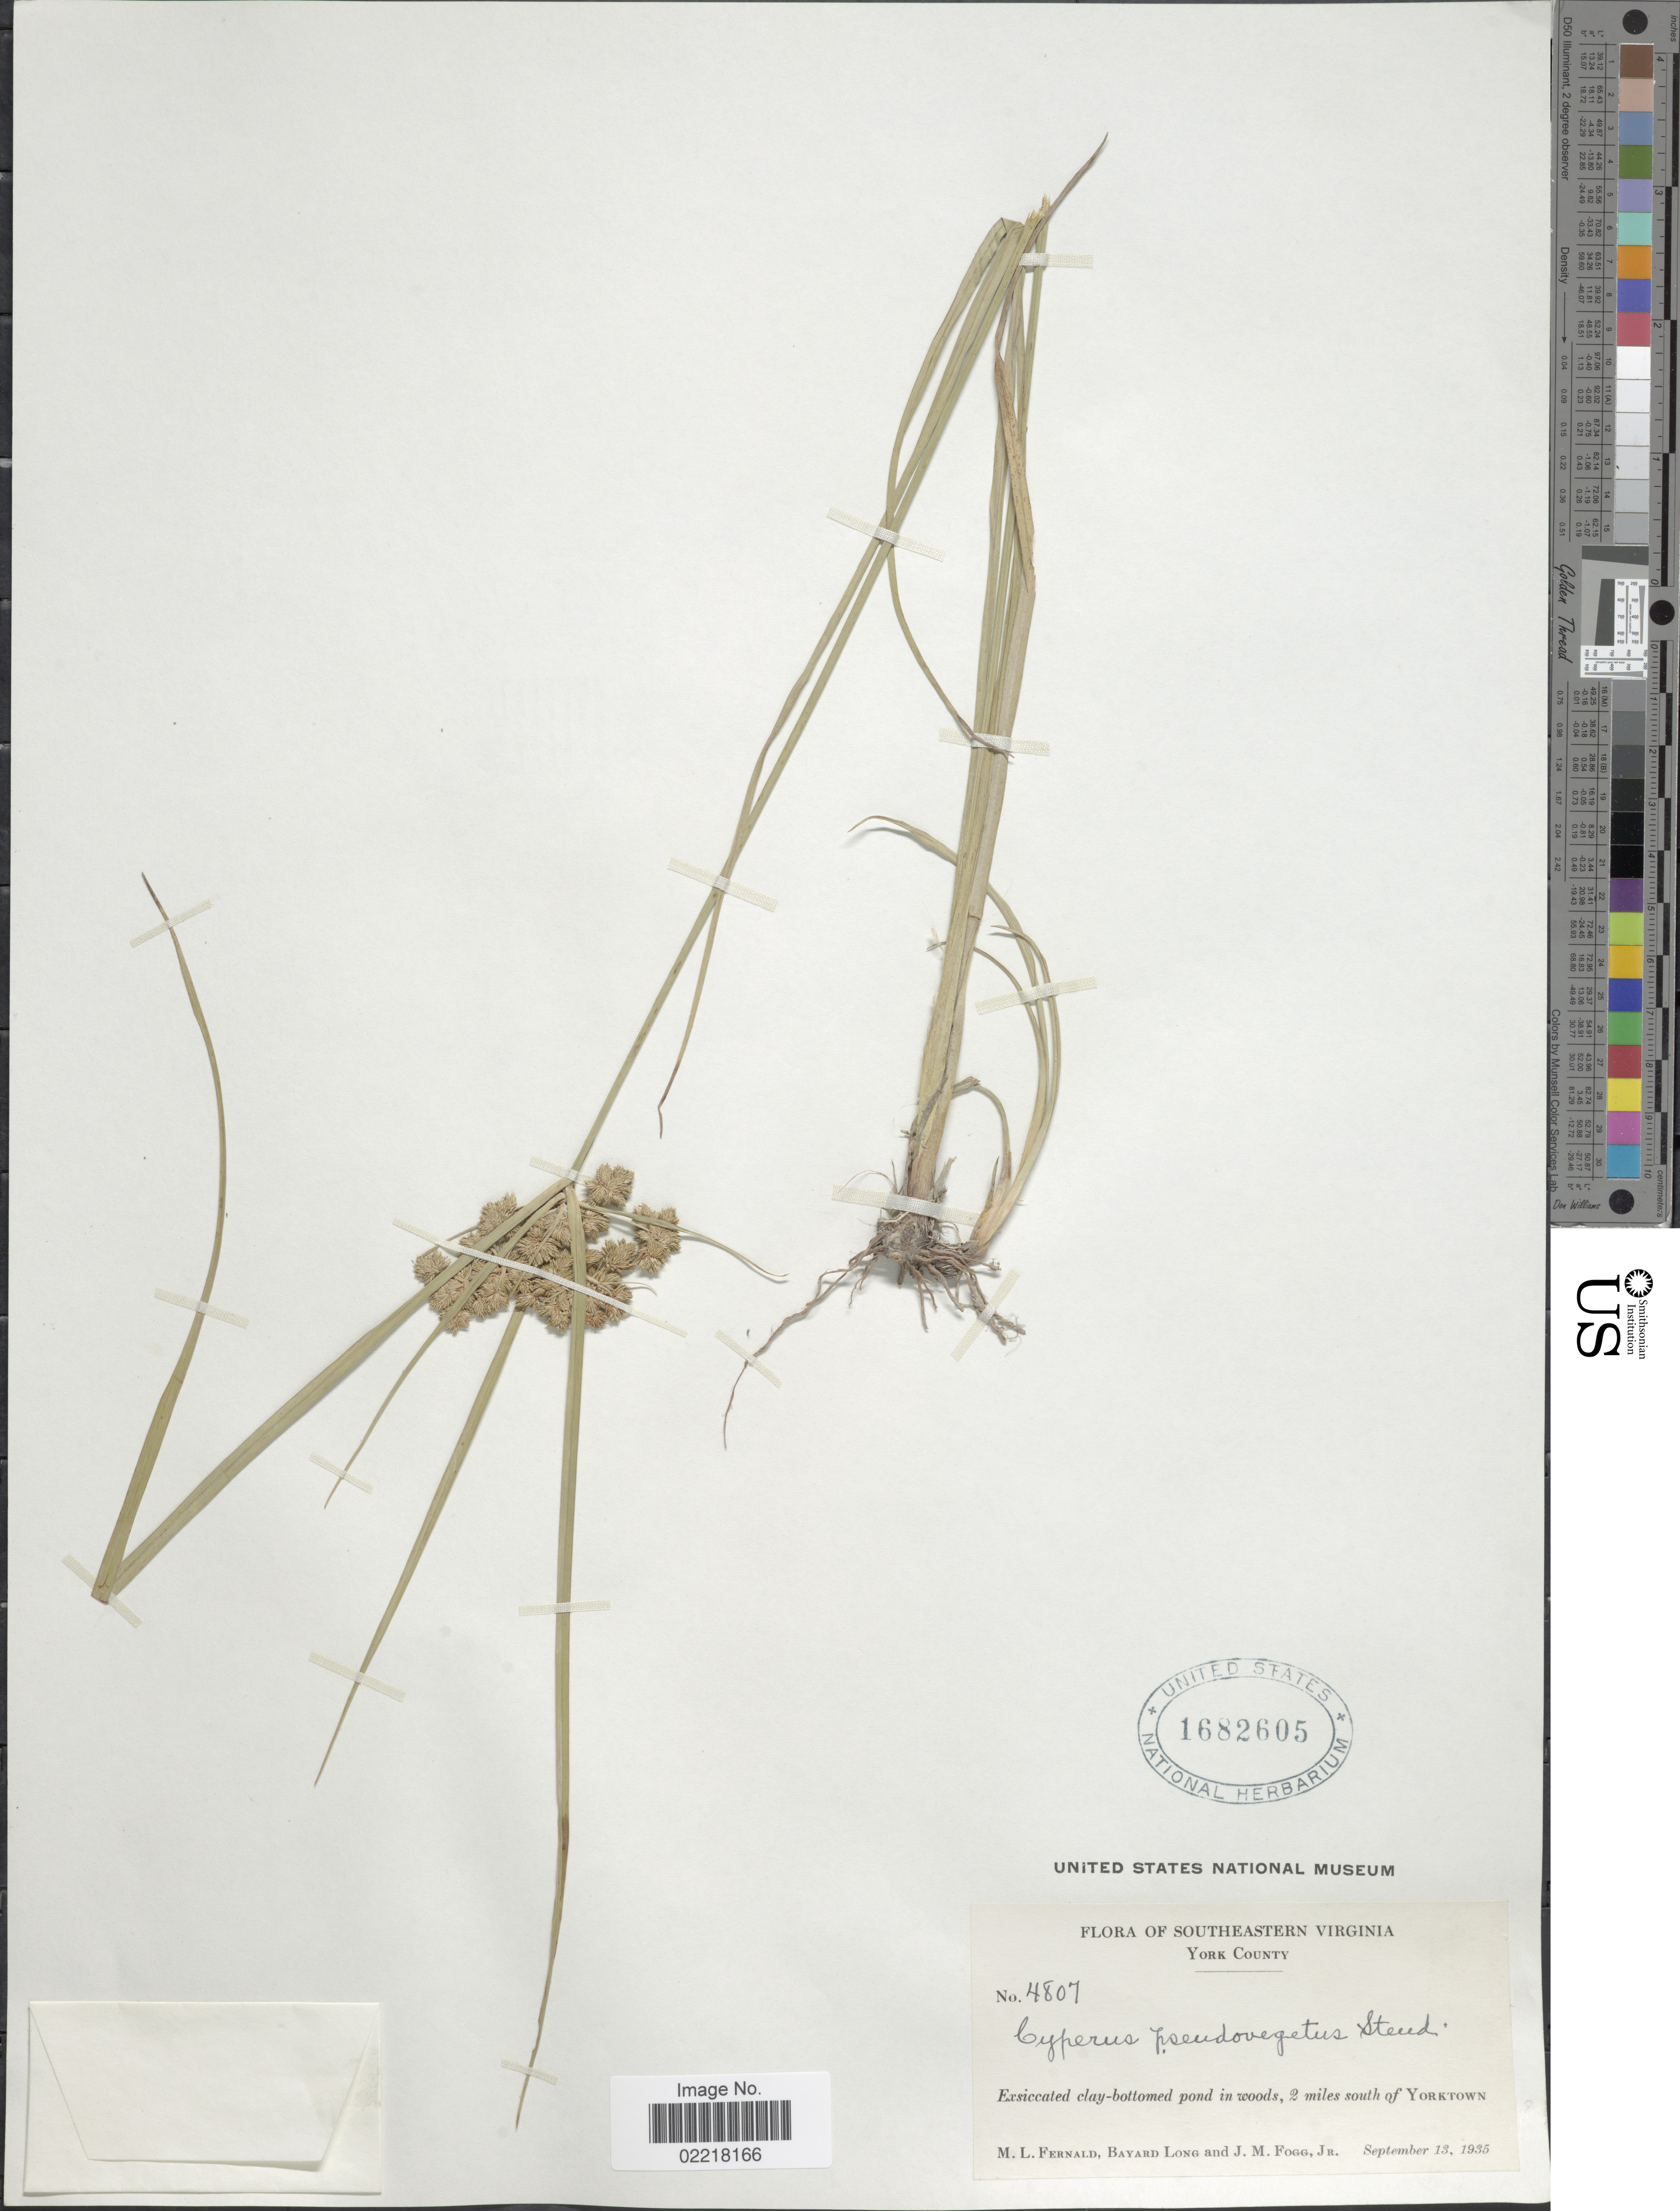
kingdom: Plantae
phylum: Tracheophyta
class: Liliopsida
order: Poales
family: Cyperaceae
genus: Cyperus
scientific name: Cyperus pseudovegetus Steud.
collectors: M. L. Fernald, B. Long & J. Fogg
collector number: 4807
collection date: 1935-09-13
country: United States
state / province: Virginia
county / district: York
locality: Southeastern Virginia. York County. Exsiccated clay-bottomed pond in woods, 2 miles south of Yorktown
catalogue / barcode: US 1682605